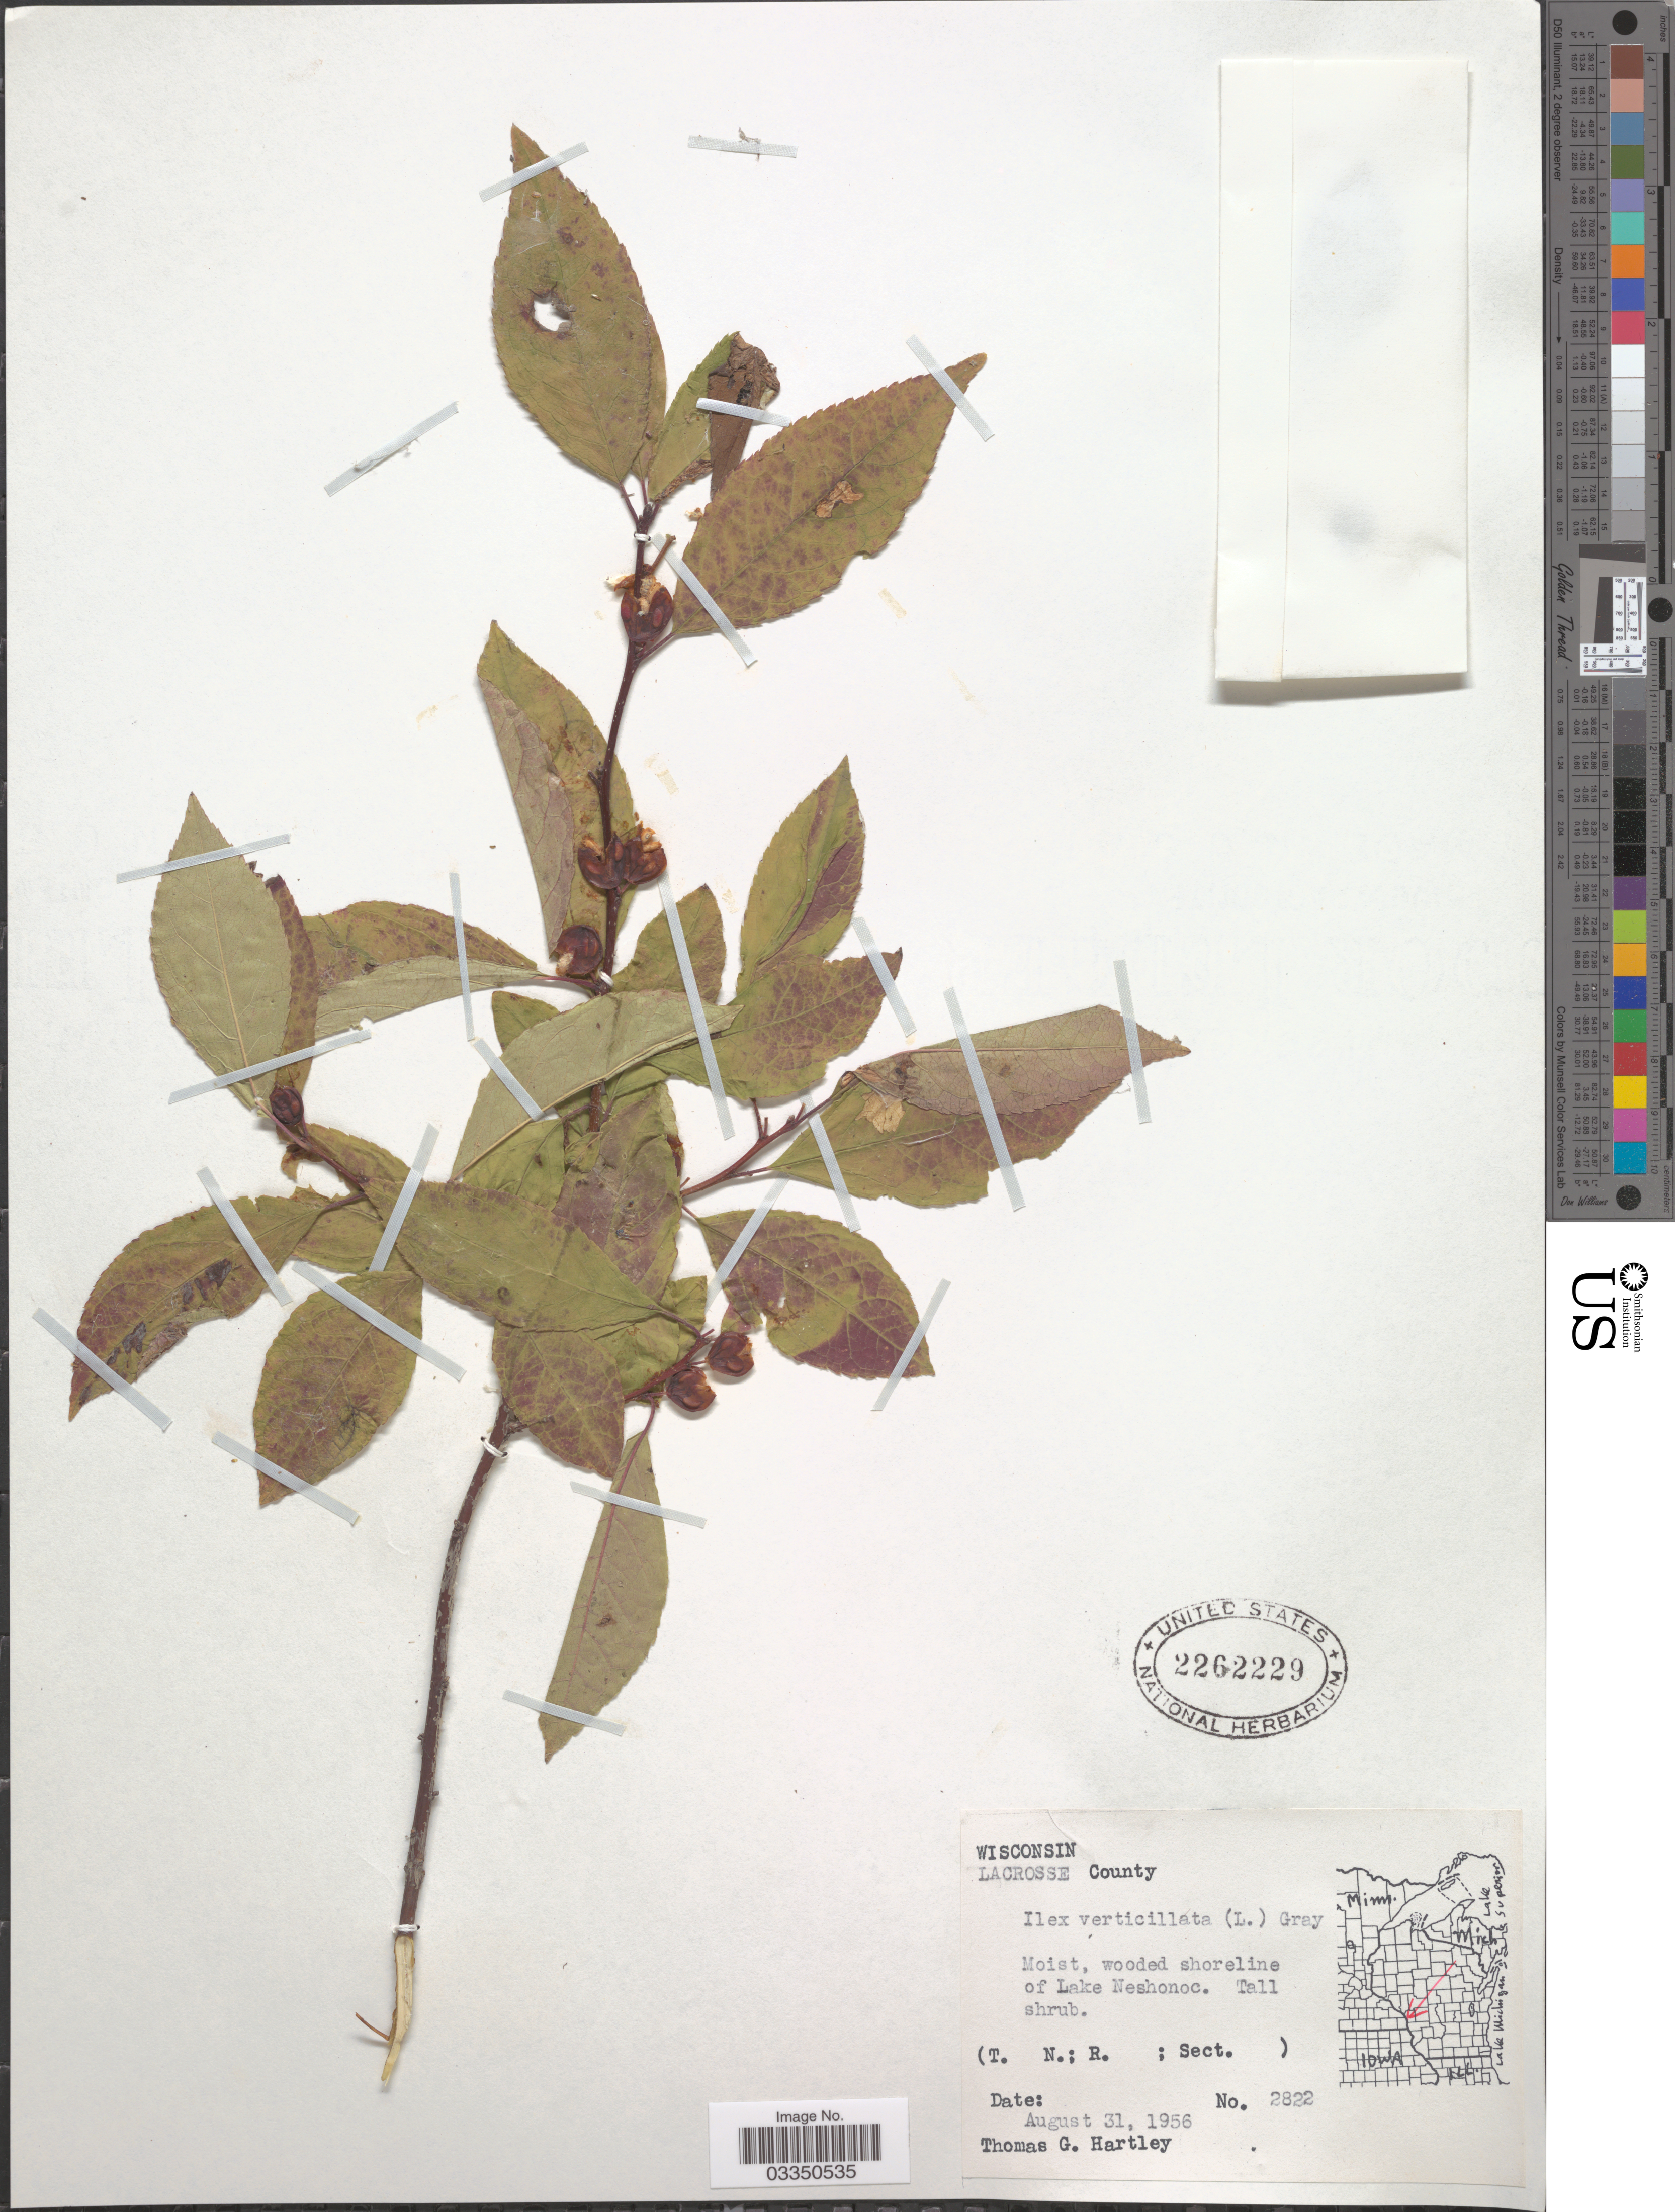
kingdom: Plantae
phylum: Tracheophyta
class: Magnoliopsida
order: Aquifoliales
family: Aquifoliaceae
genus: Ilex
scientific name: Ilex verticillata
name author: (L.) A. Gray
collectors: T. G. Hartley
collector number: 2822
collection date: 1956-08-31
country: United States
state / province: Wisconsin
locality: Lacrosse County. Moist, wooded shoreline of Lake Neshonoc.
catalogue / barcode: US 2262229